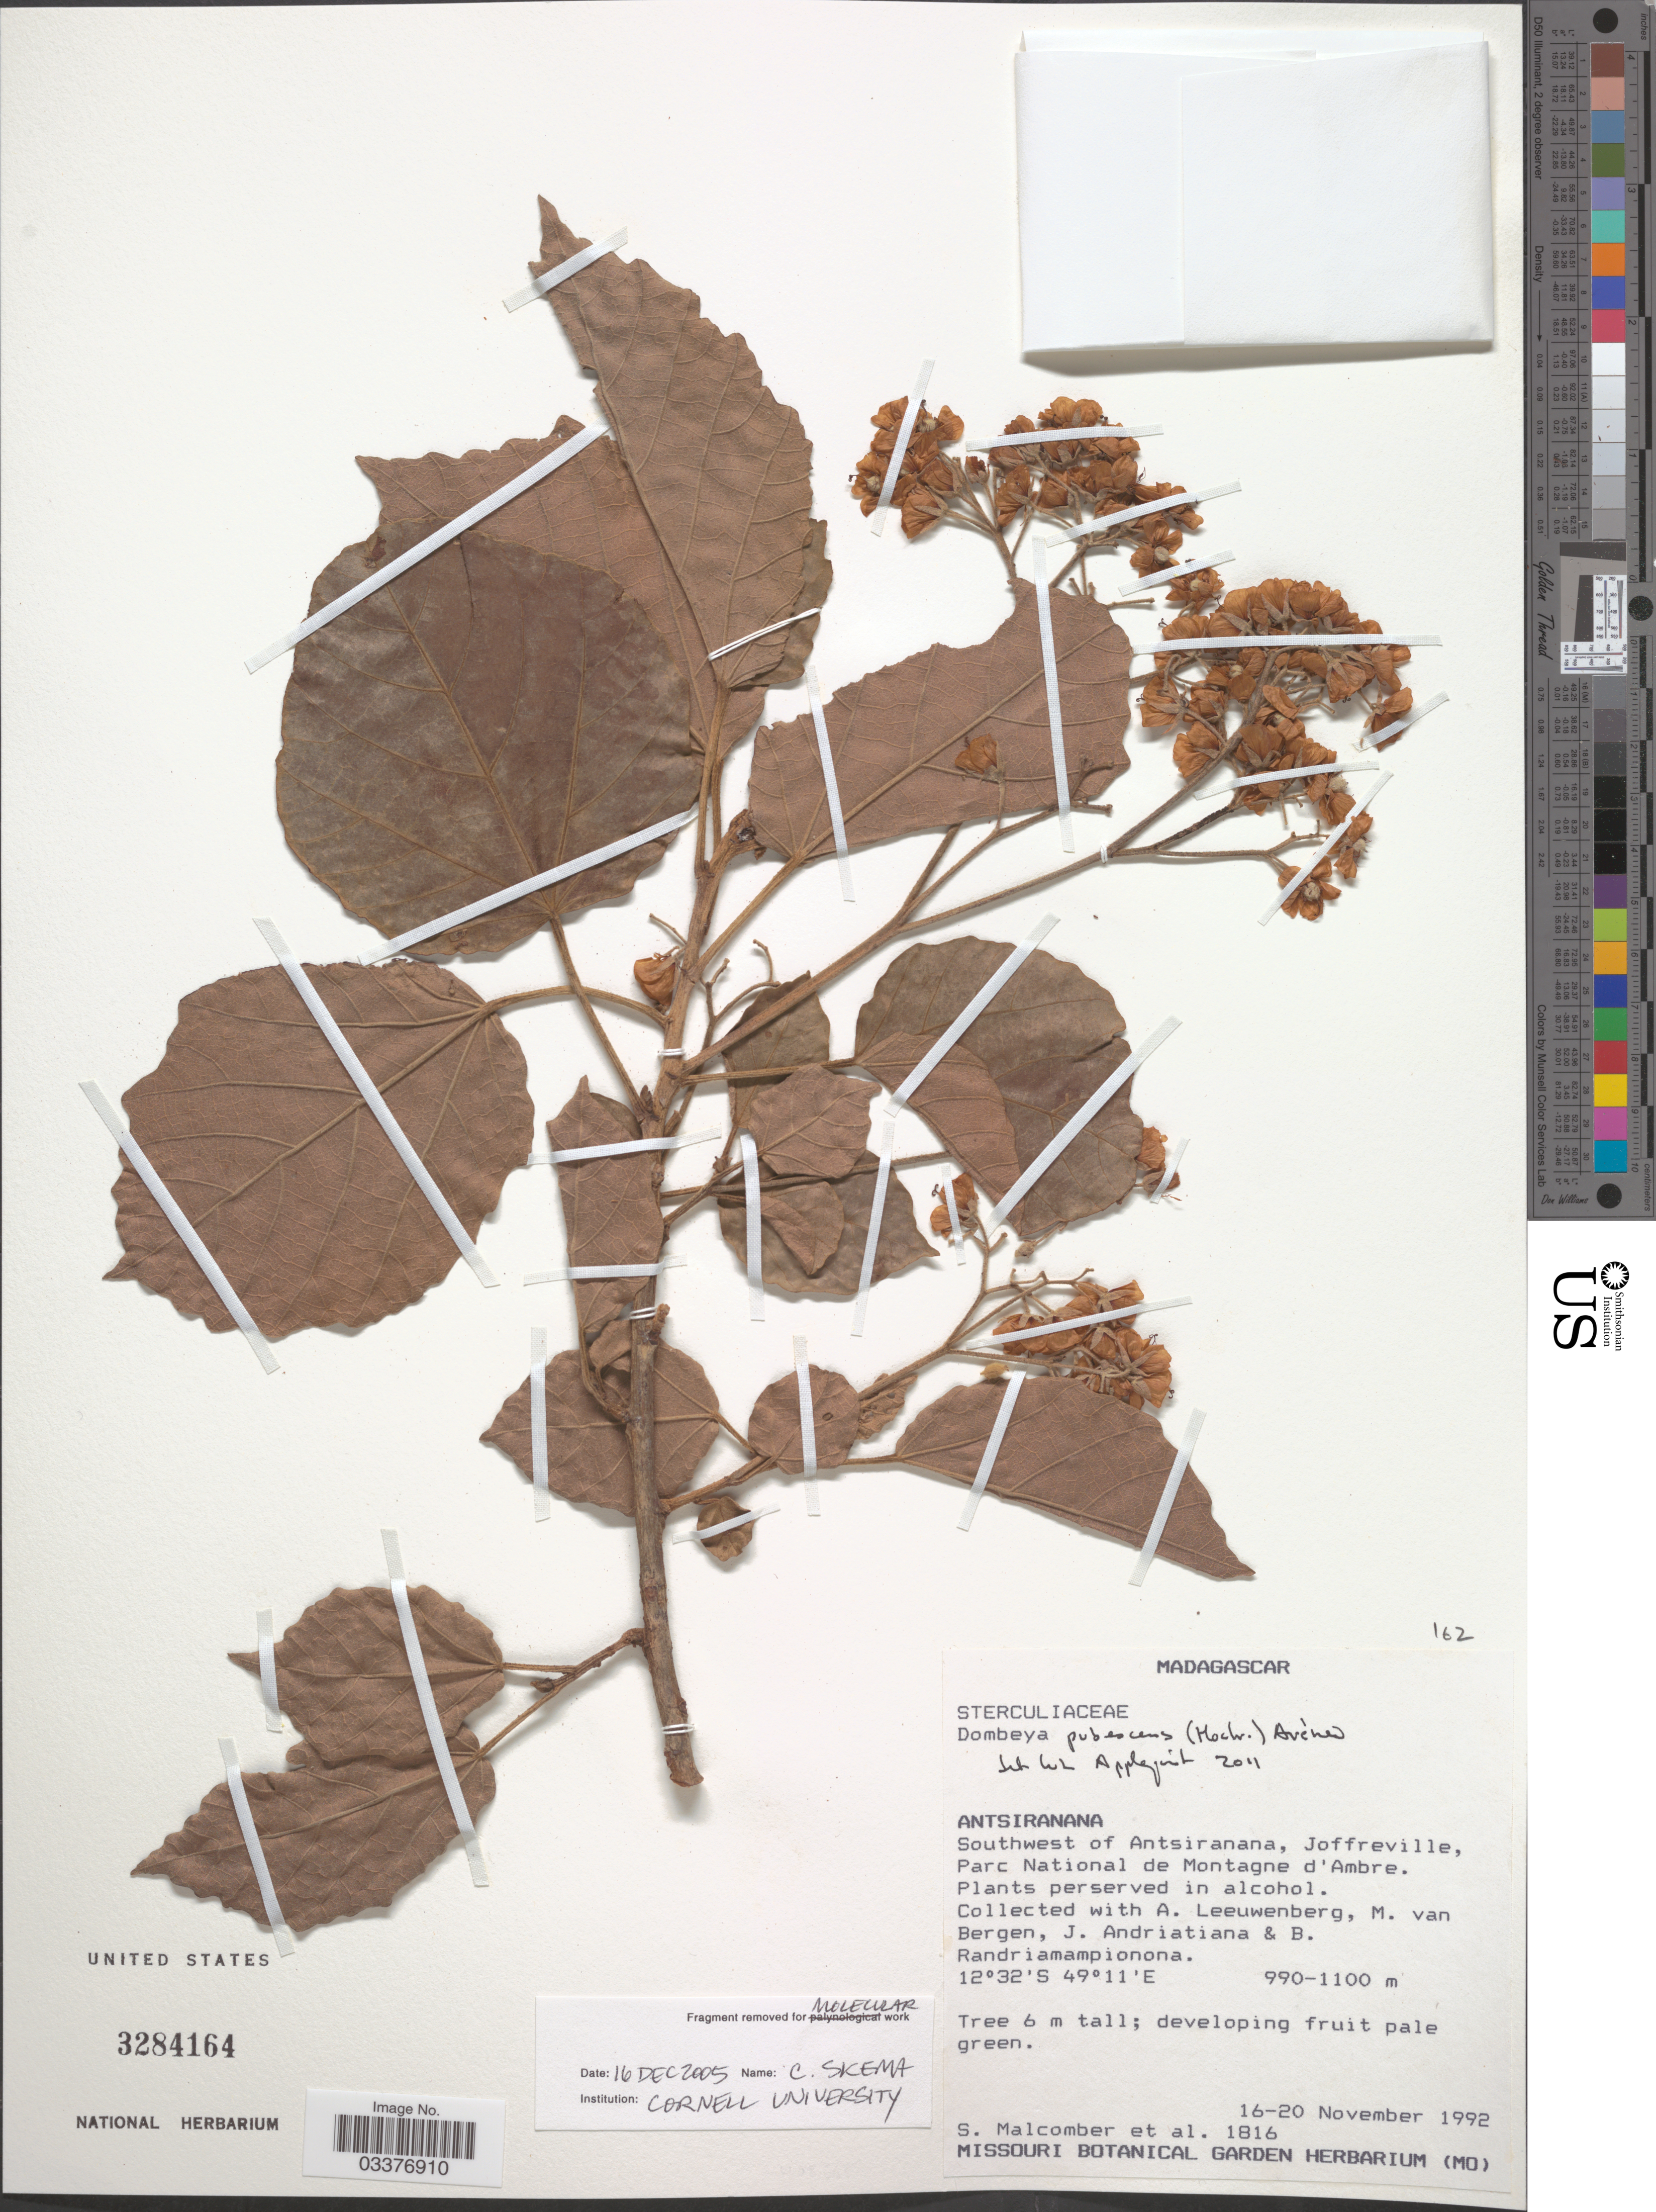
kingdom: Plantae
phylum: Tracheophyta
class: Magnoliopsida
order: Malvales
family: Malvaceae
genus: Dombeya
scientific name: Dombeya pubescens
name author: (Hochr.) Arènes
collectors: S. T. Malcomber, A. Leeuwenberg, M. van Bergen, J. Andriatiana & B. Randriamampionona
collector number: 1816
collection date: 1992-11-16/1992-11-20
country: Madagascar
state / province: Diana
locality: Southwest of Antsiranana, Joffreville, Parc National de Montagne d'Ambre.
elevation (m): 990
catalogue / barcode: US 3284164